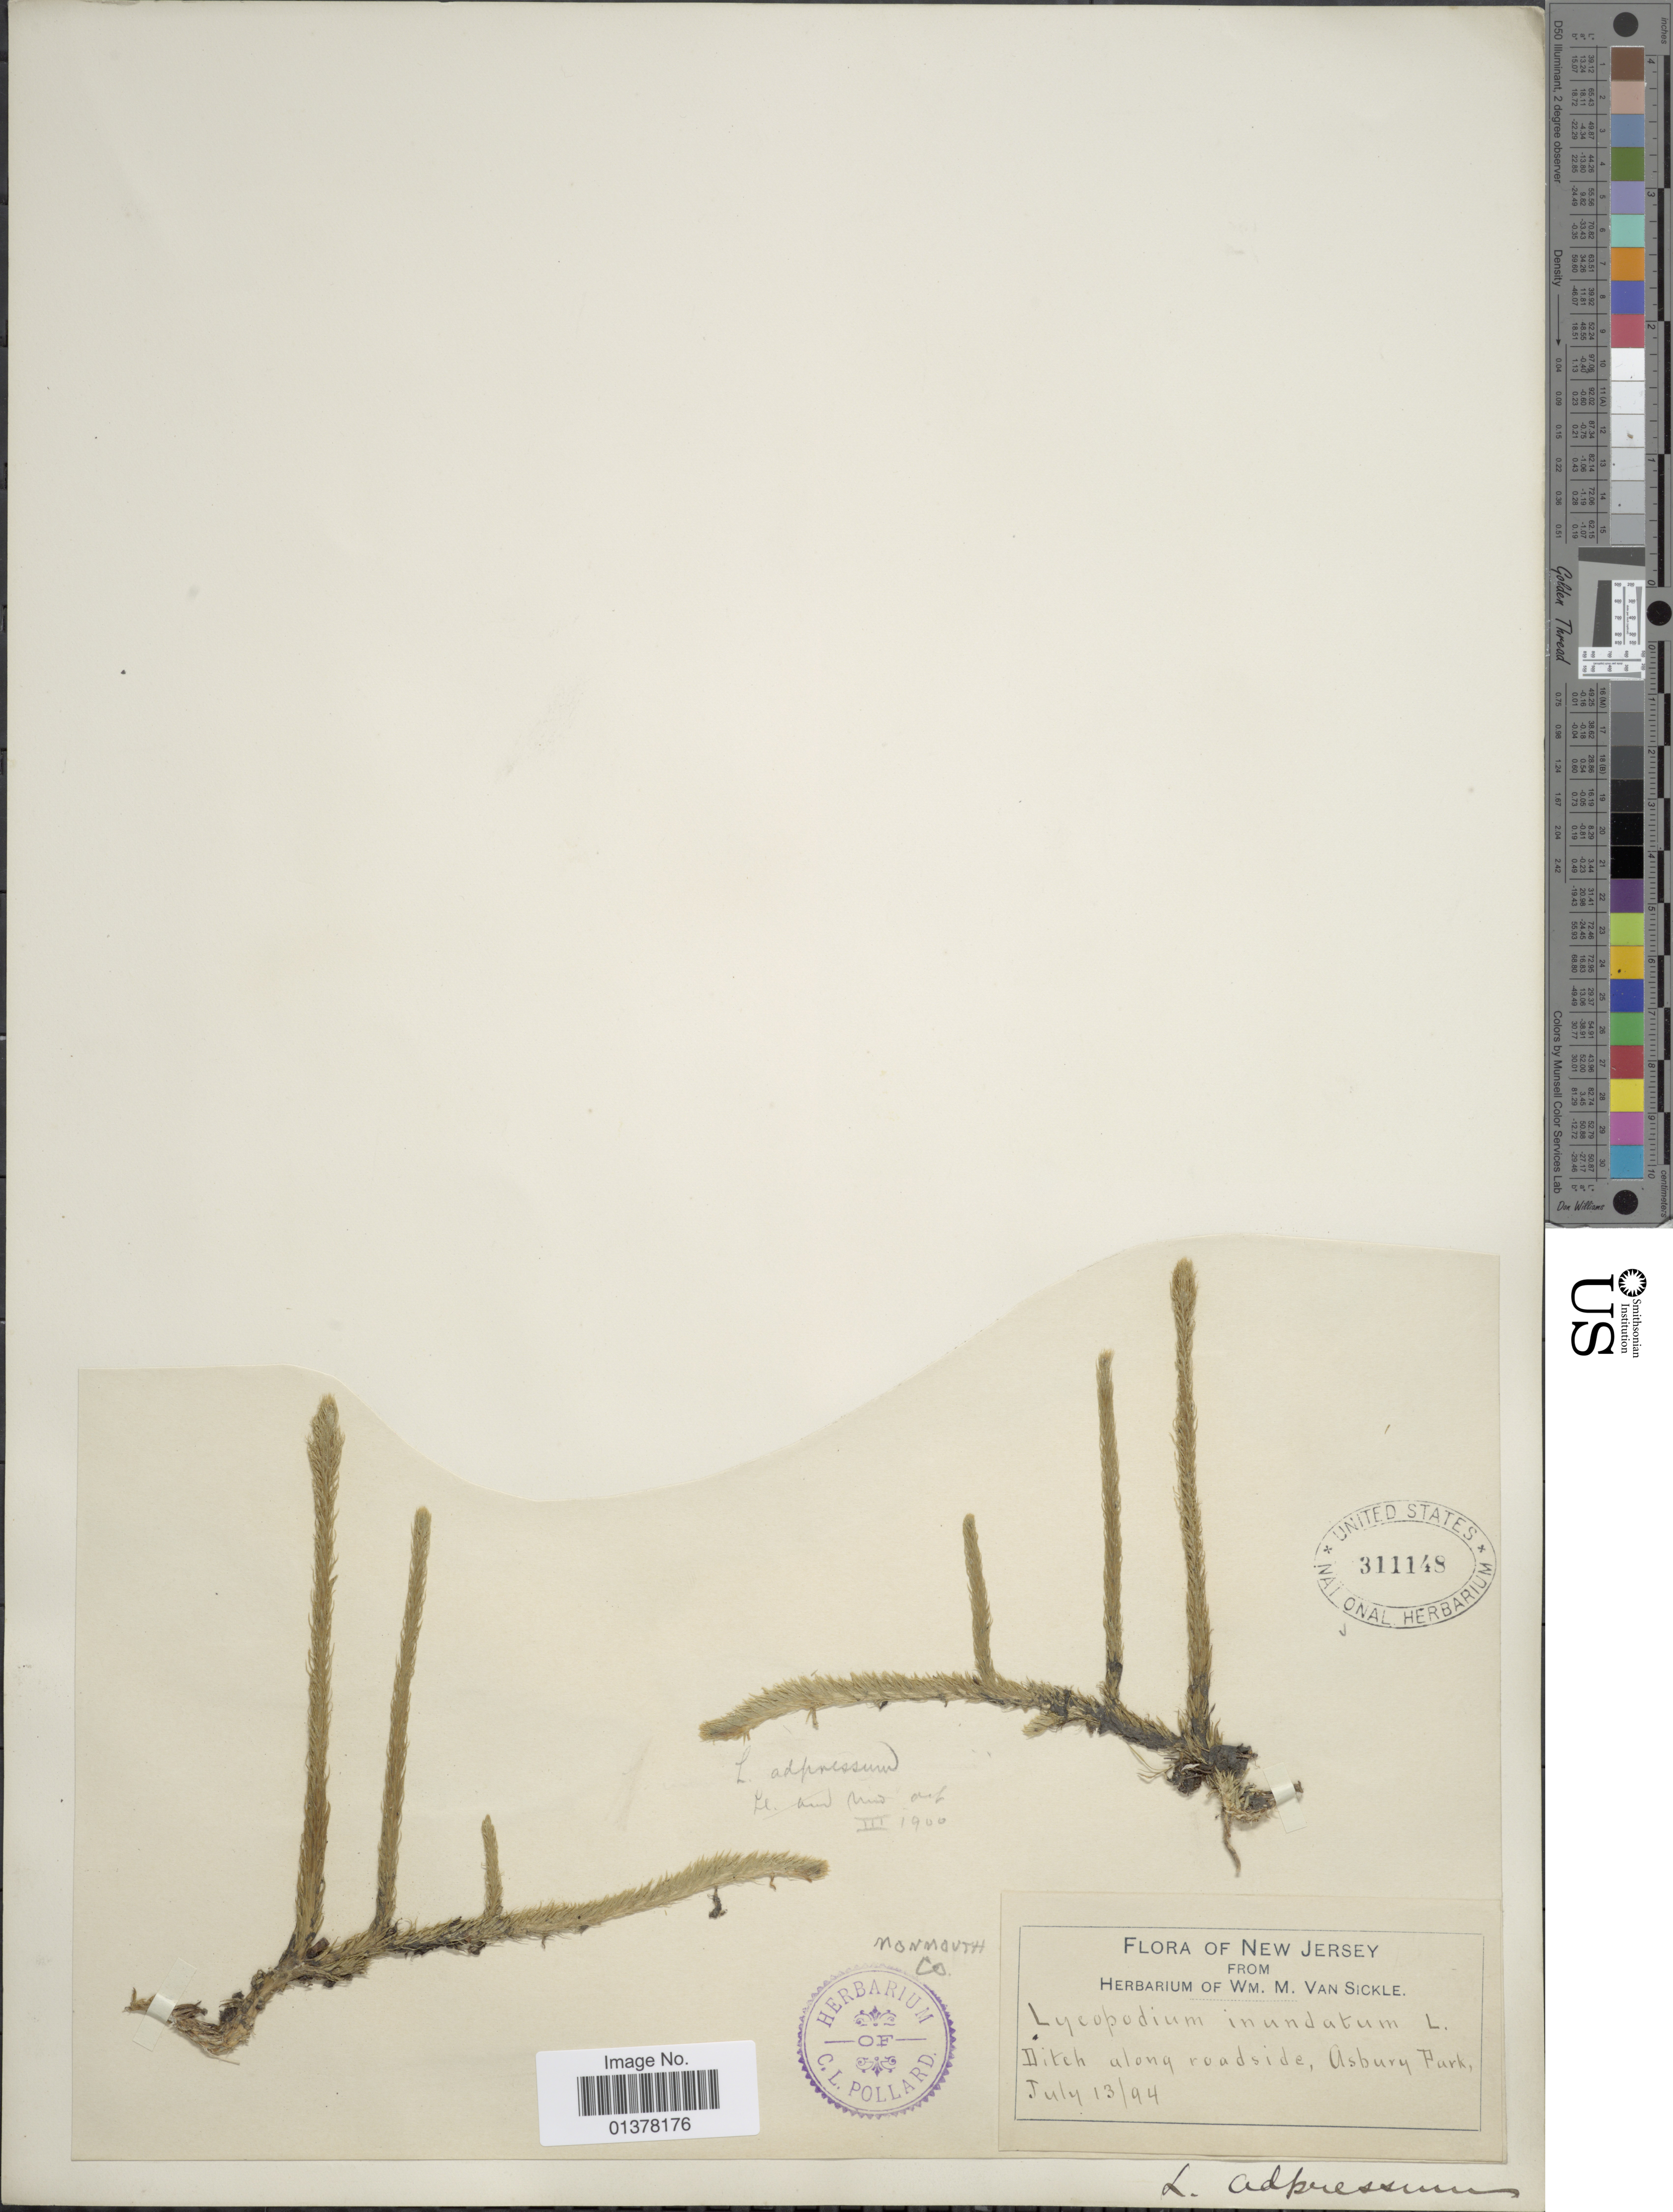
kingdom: Plantae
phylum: Tracheophyta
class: Lycopodiopsida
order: Lycopodiales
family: Lycopodiaceae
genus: Lycopodiella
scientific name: Lycopodiella appressa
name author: (Chapm.) Cranfill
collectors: W. M. Van Sickle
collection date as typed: Transcribed d/m/y: 13/7/94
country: United States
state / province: New Jersey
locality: Ditch along roadside, Asbury Park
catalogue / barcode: US 311148